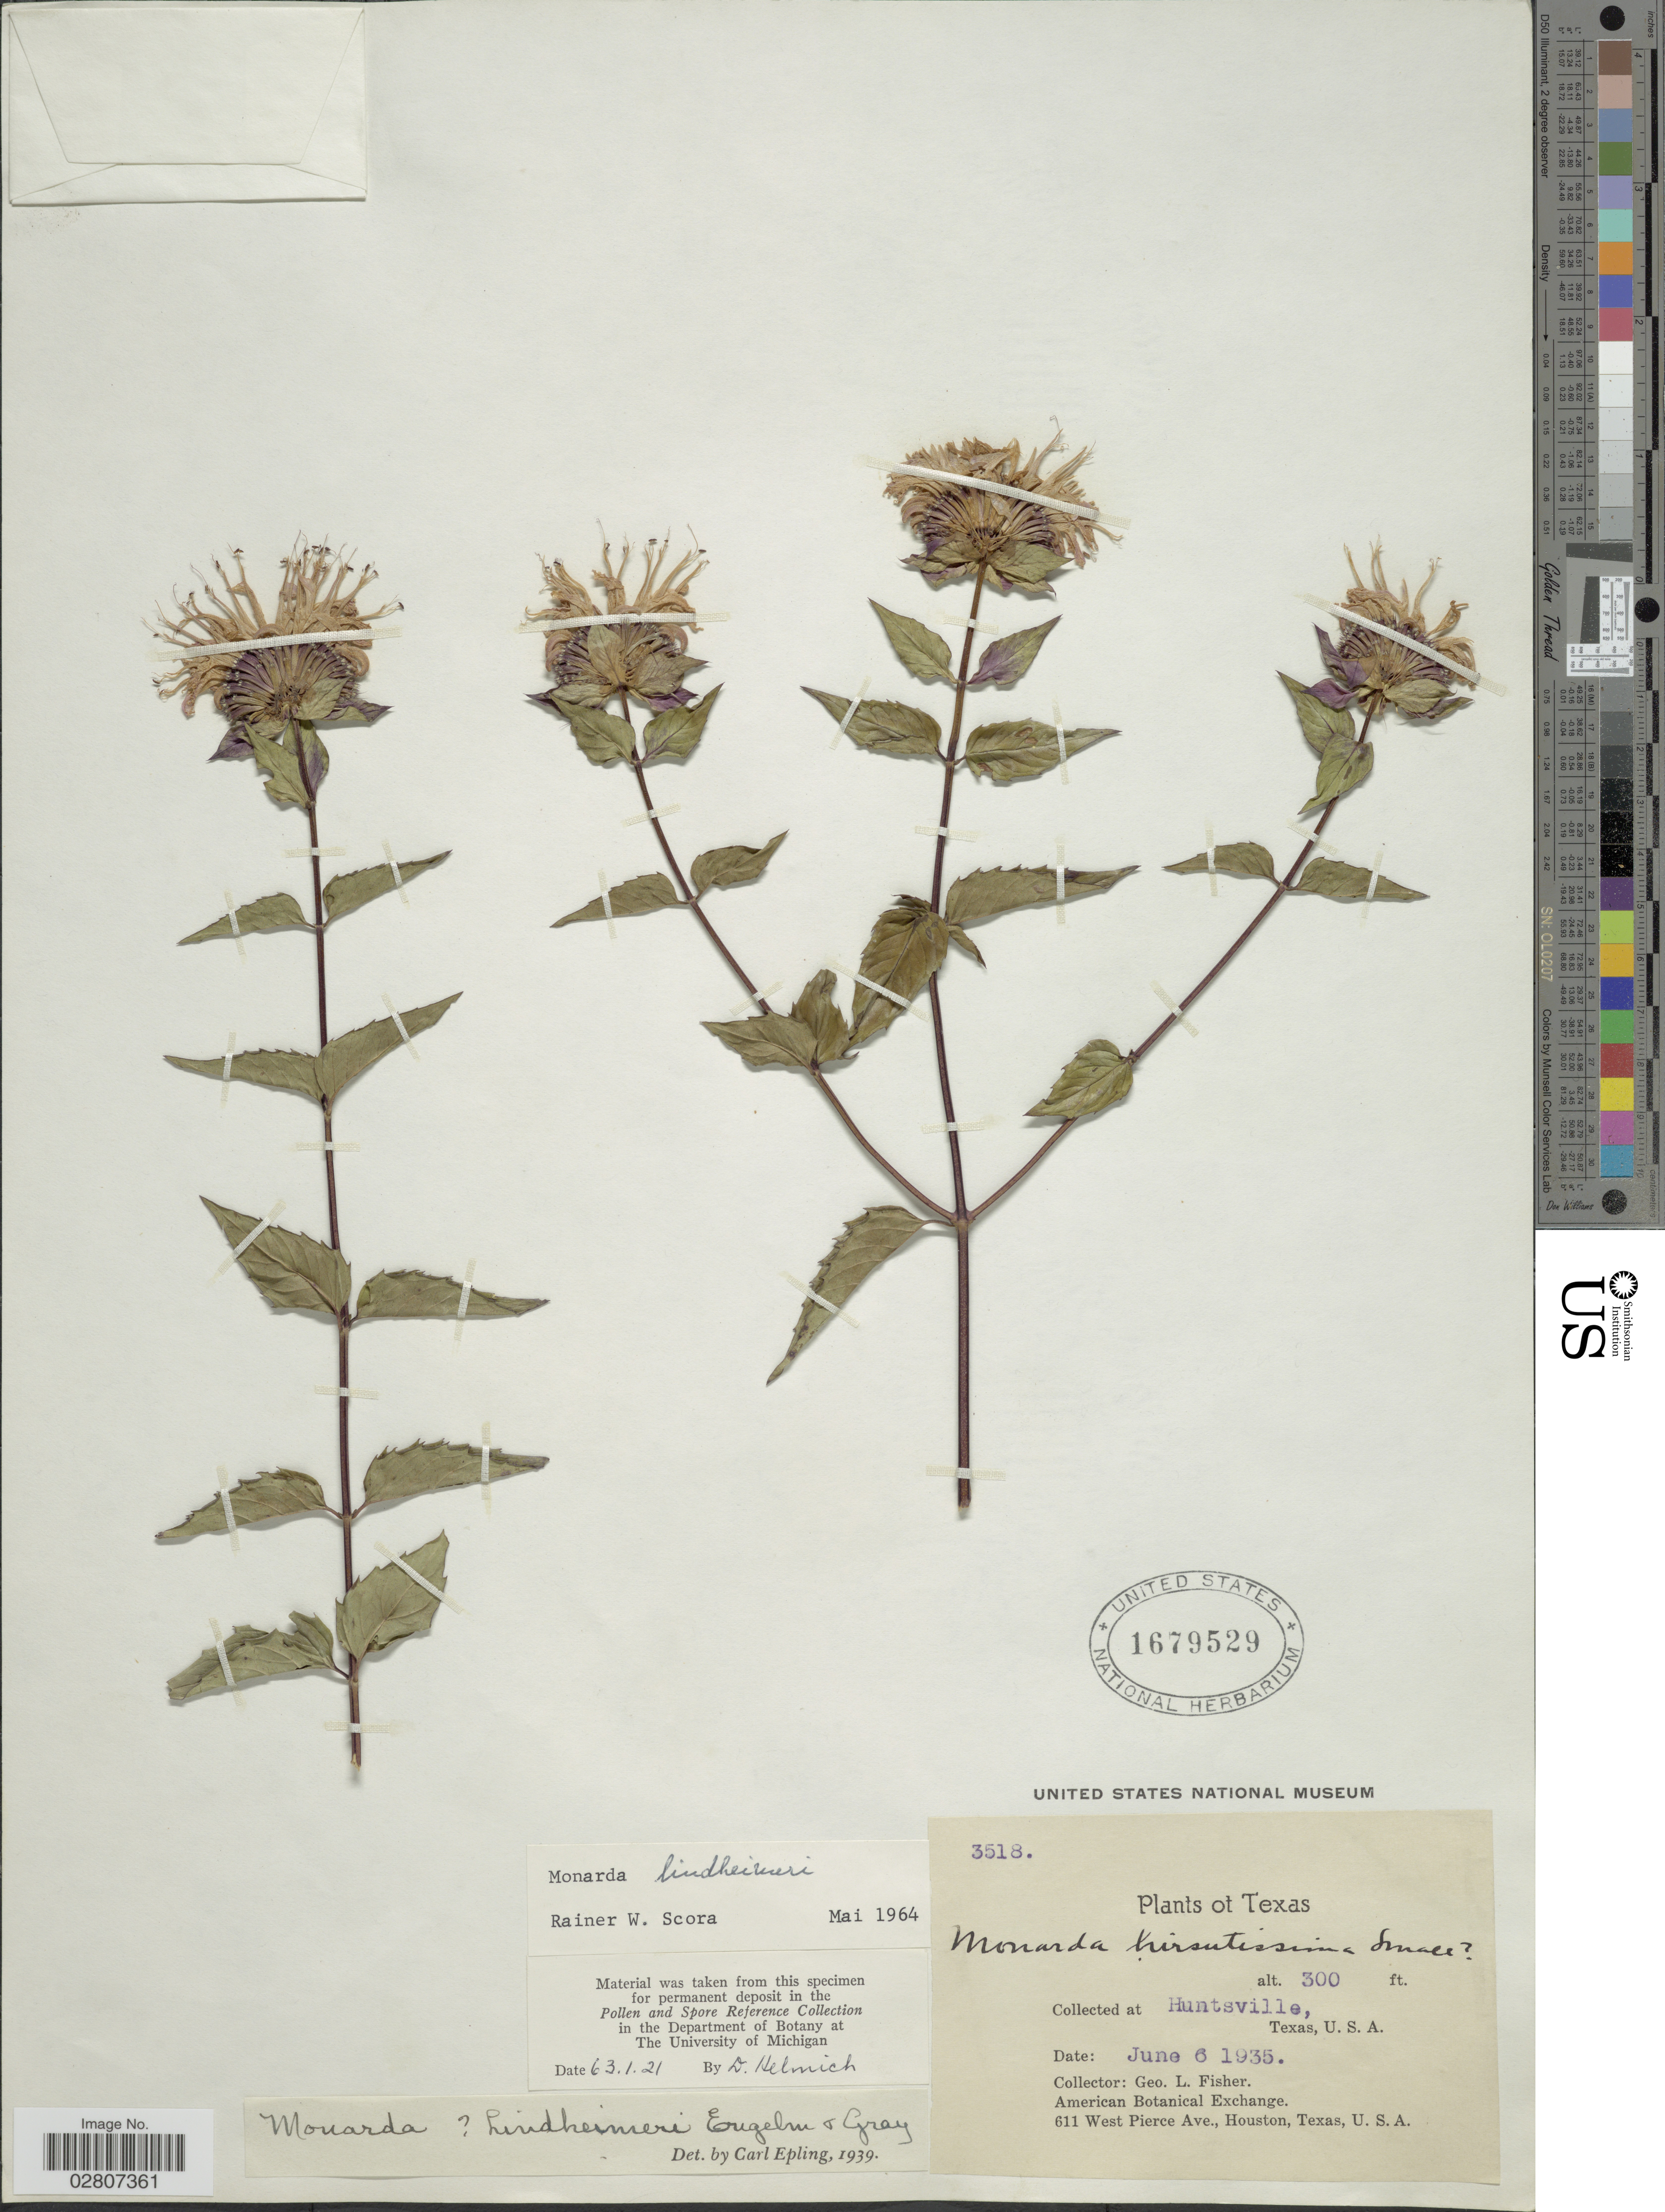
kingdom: Plantae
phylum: Tracheophyta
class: Magnoliopsida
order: Lamiales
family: Lamiaceae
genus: Monarda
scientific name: Monarda lindheimeri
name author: Engelm. & A. Gray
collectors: G. L. Fisher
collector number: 3518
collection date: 1935-06-06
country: United States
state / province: Texas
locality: Huntsville, Texas.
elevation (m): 91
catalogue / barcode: US 1679529